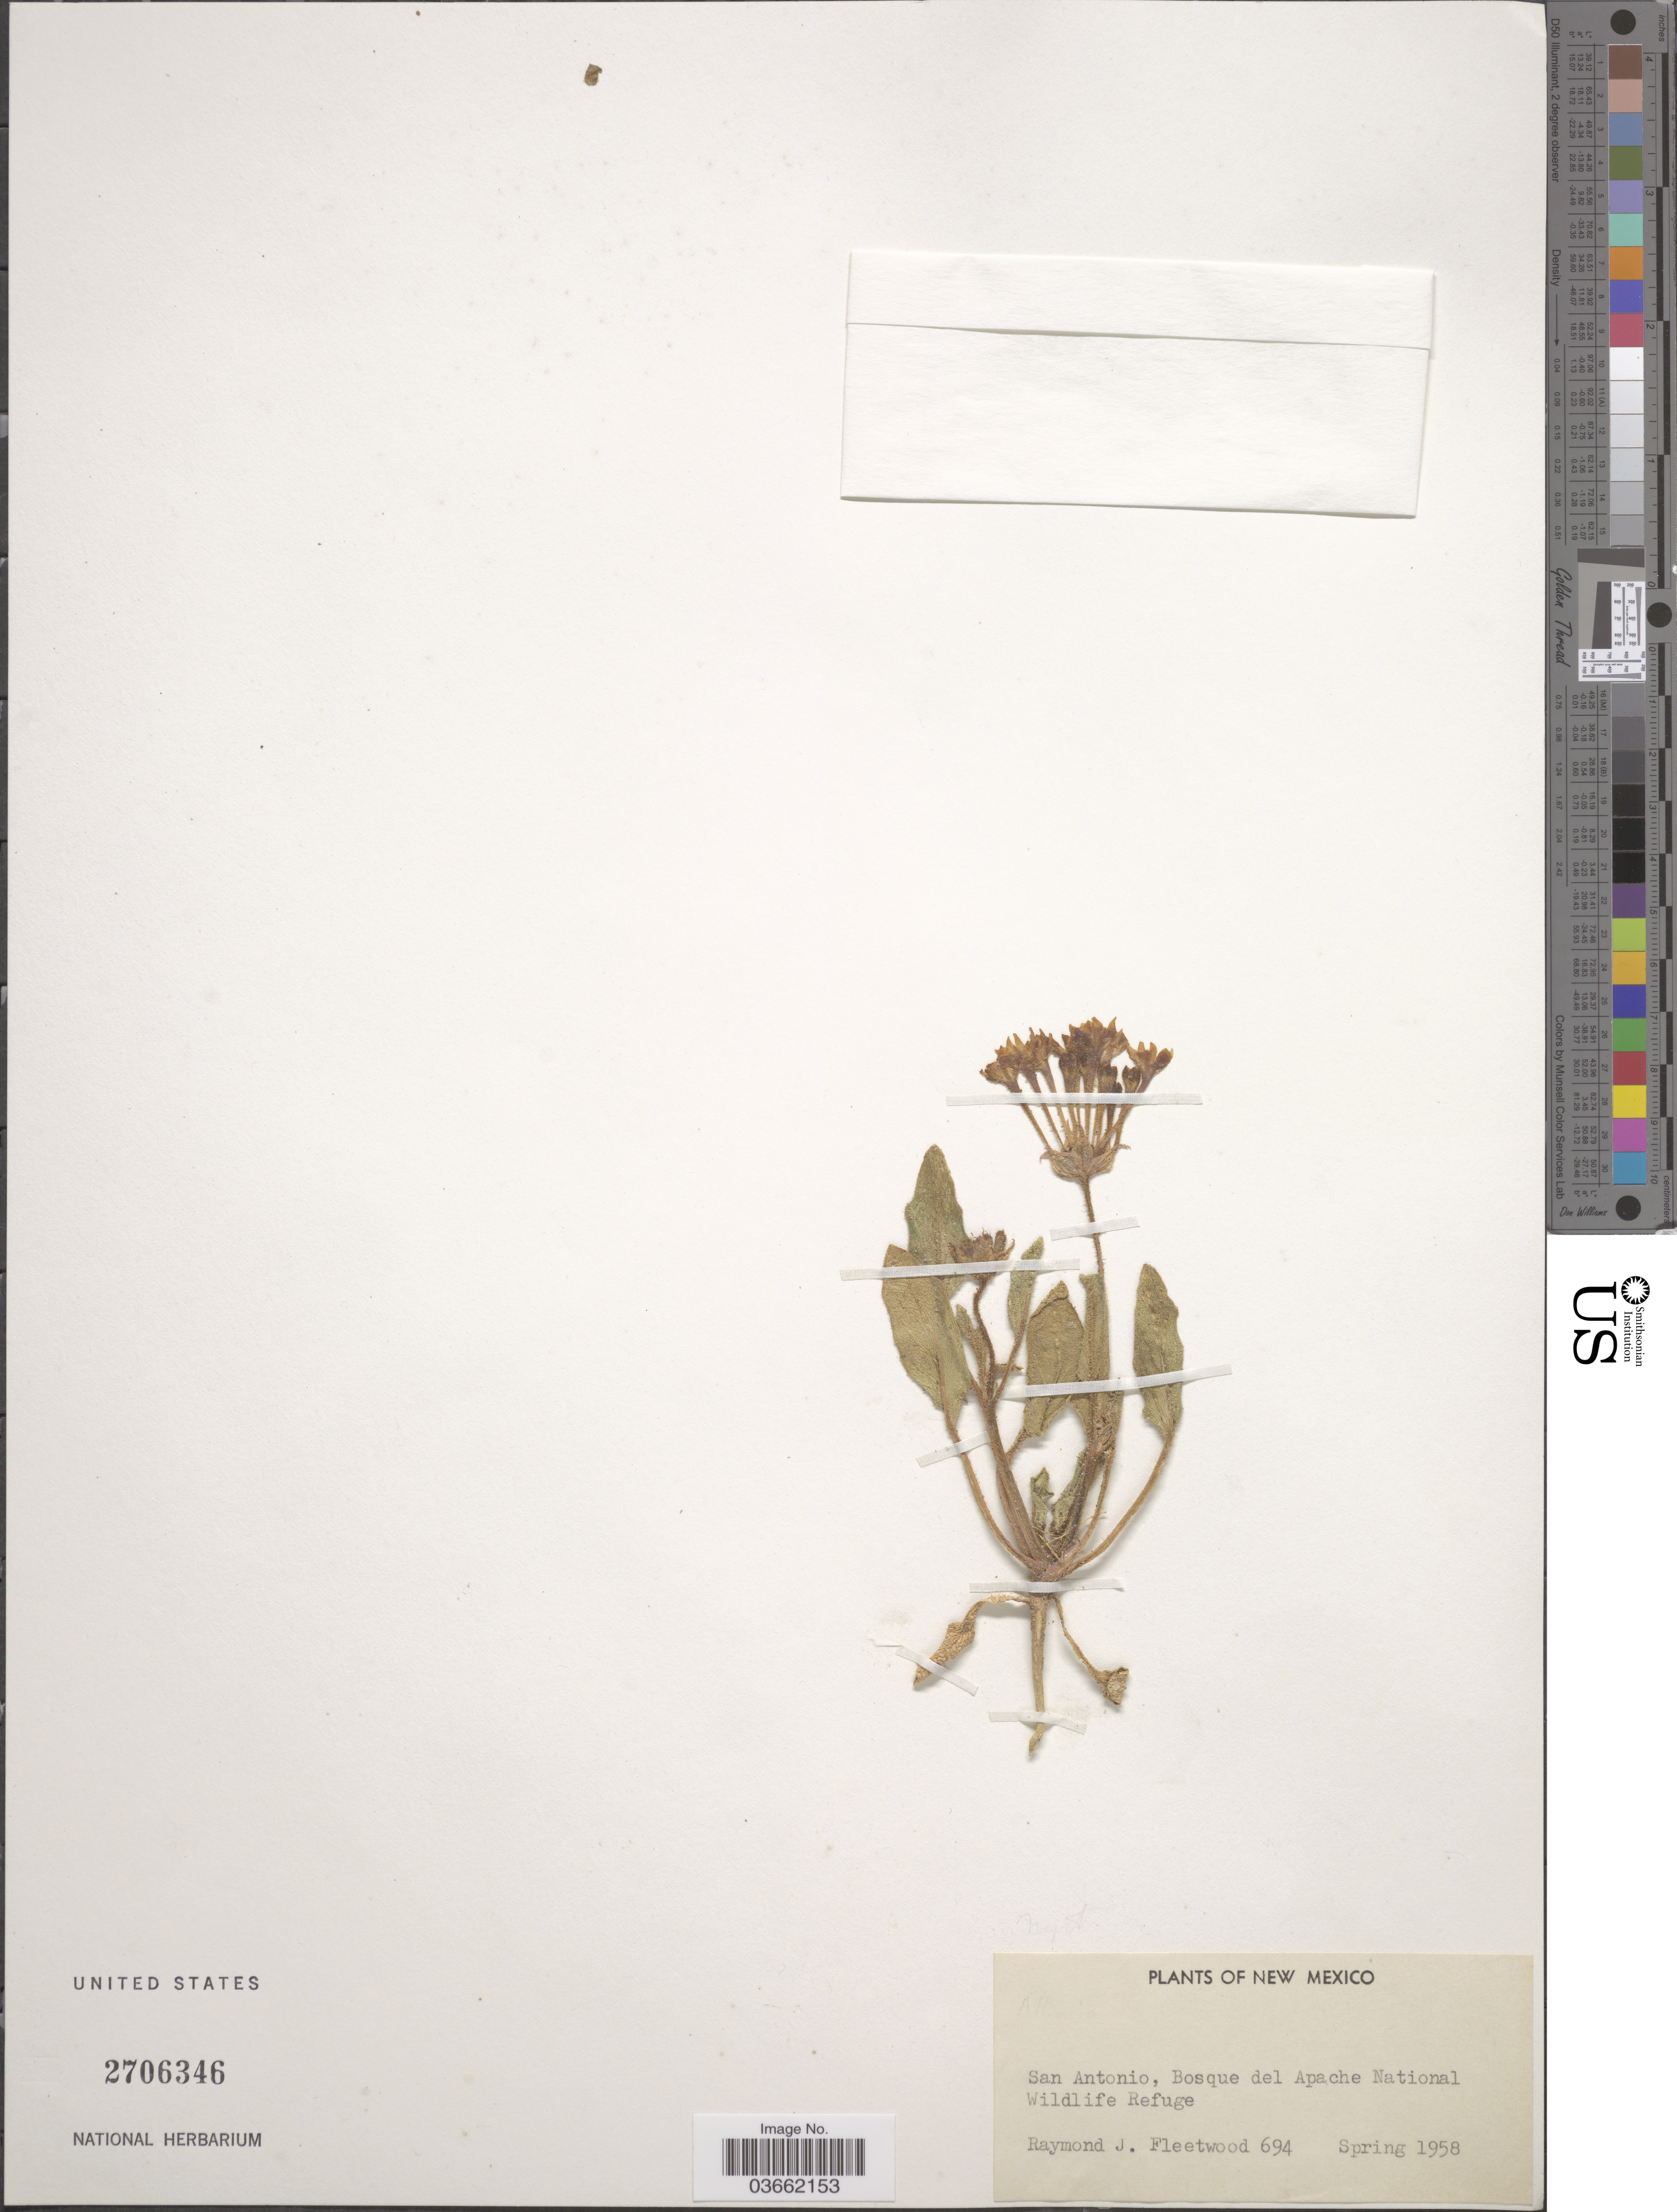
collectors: R. J. Fleetwood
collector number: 694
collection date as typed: Spring 1958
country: United States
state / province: New Mexico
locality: San Antonio, Bosque del Apache National Wildlife Refuge.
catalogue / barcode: US 2706346